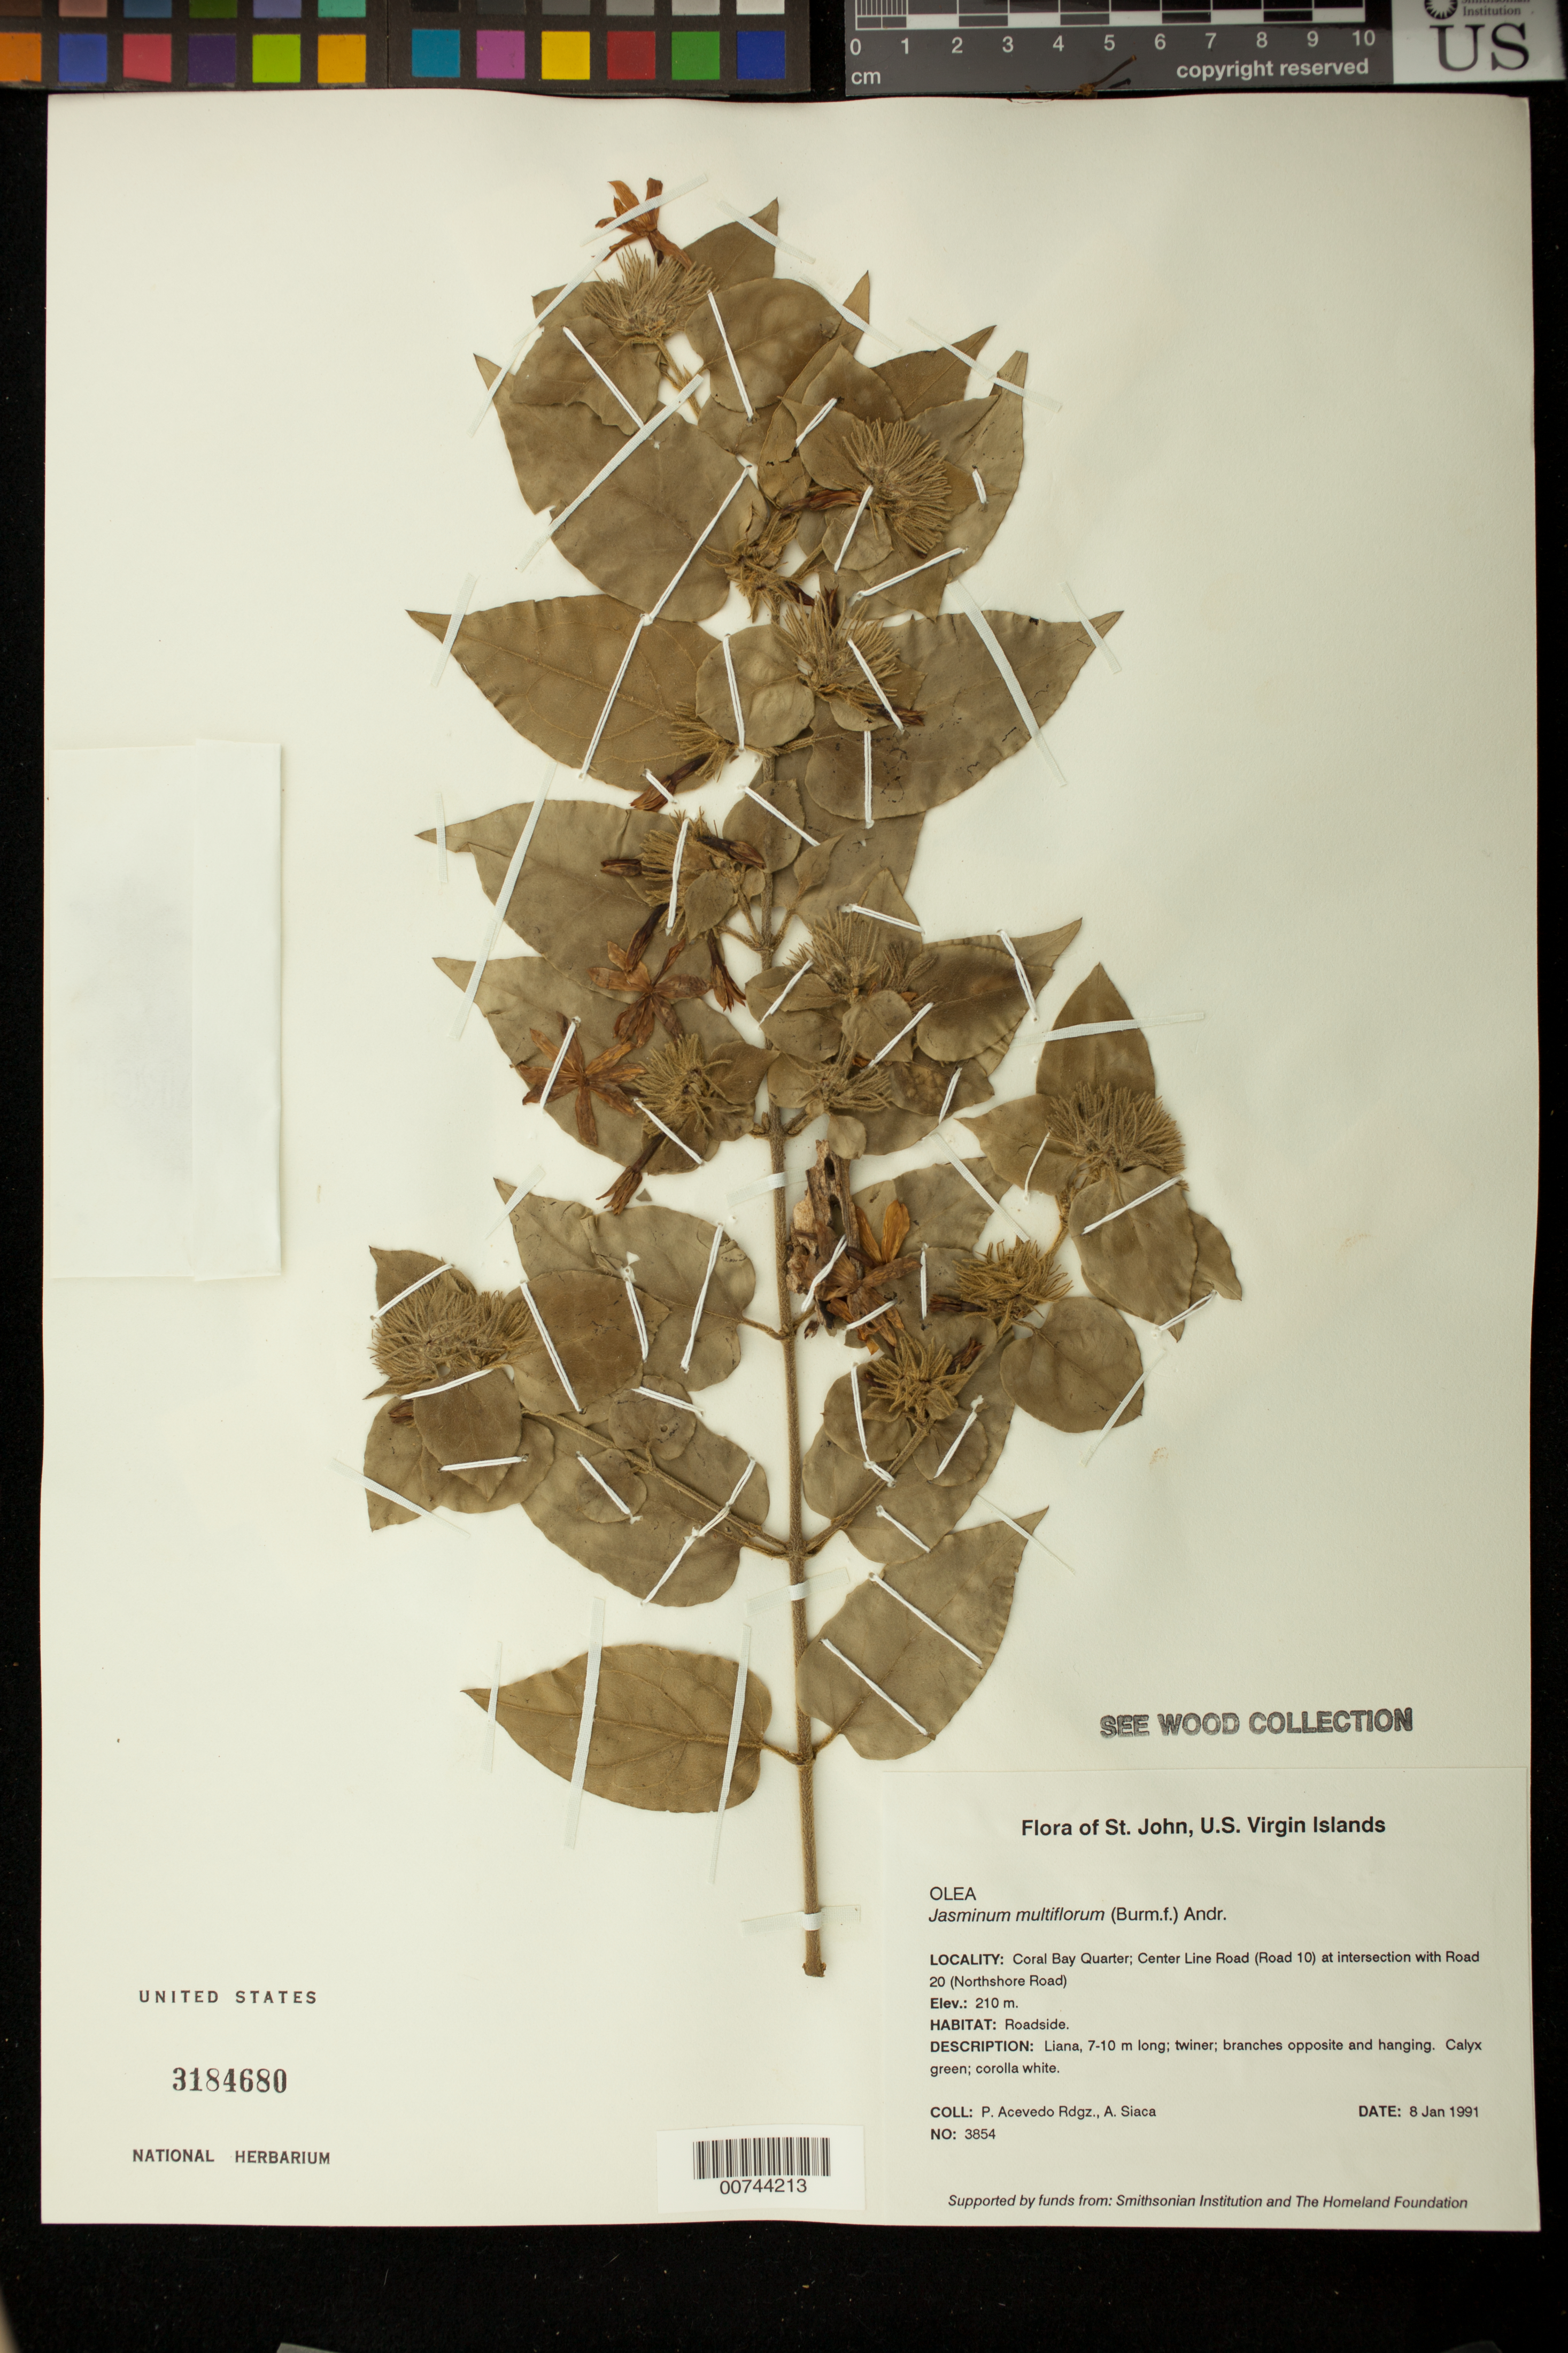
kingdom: Plantae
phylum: Tracheophyta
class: Magnoliopsida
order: Lamiales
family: Oleaceae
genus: Jasminum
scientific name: Jasminum multiflorum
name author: (Burm. f.) Andrews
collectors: P. Acevedo-Rodr. & A. Siaca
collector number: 3854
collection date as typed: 08 Jan 1991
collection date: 1991-01-08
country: U.S. Virgin Islands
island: St. John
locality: Coral Bay Quarter; Center Line Road (Road 10) at intersection with Road 20 (Northshore Road)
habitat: Roadside.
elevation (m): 210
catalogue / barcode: US 3184680